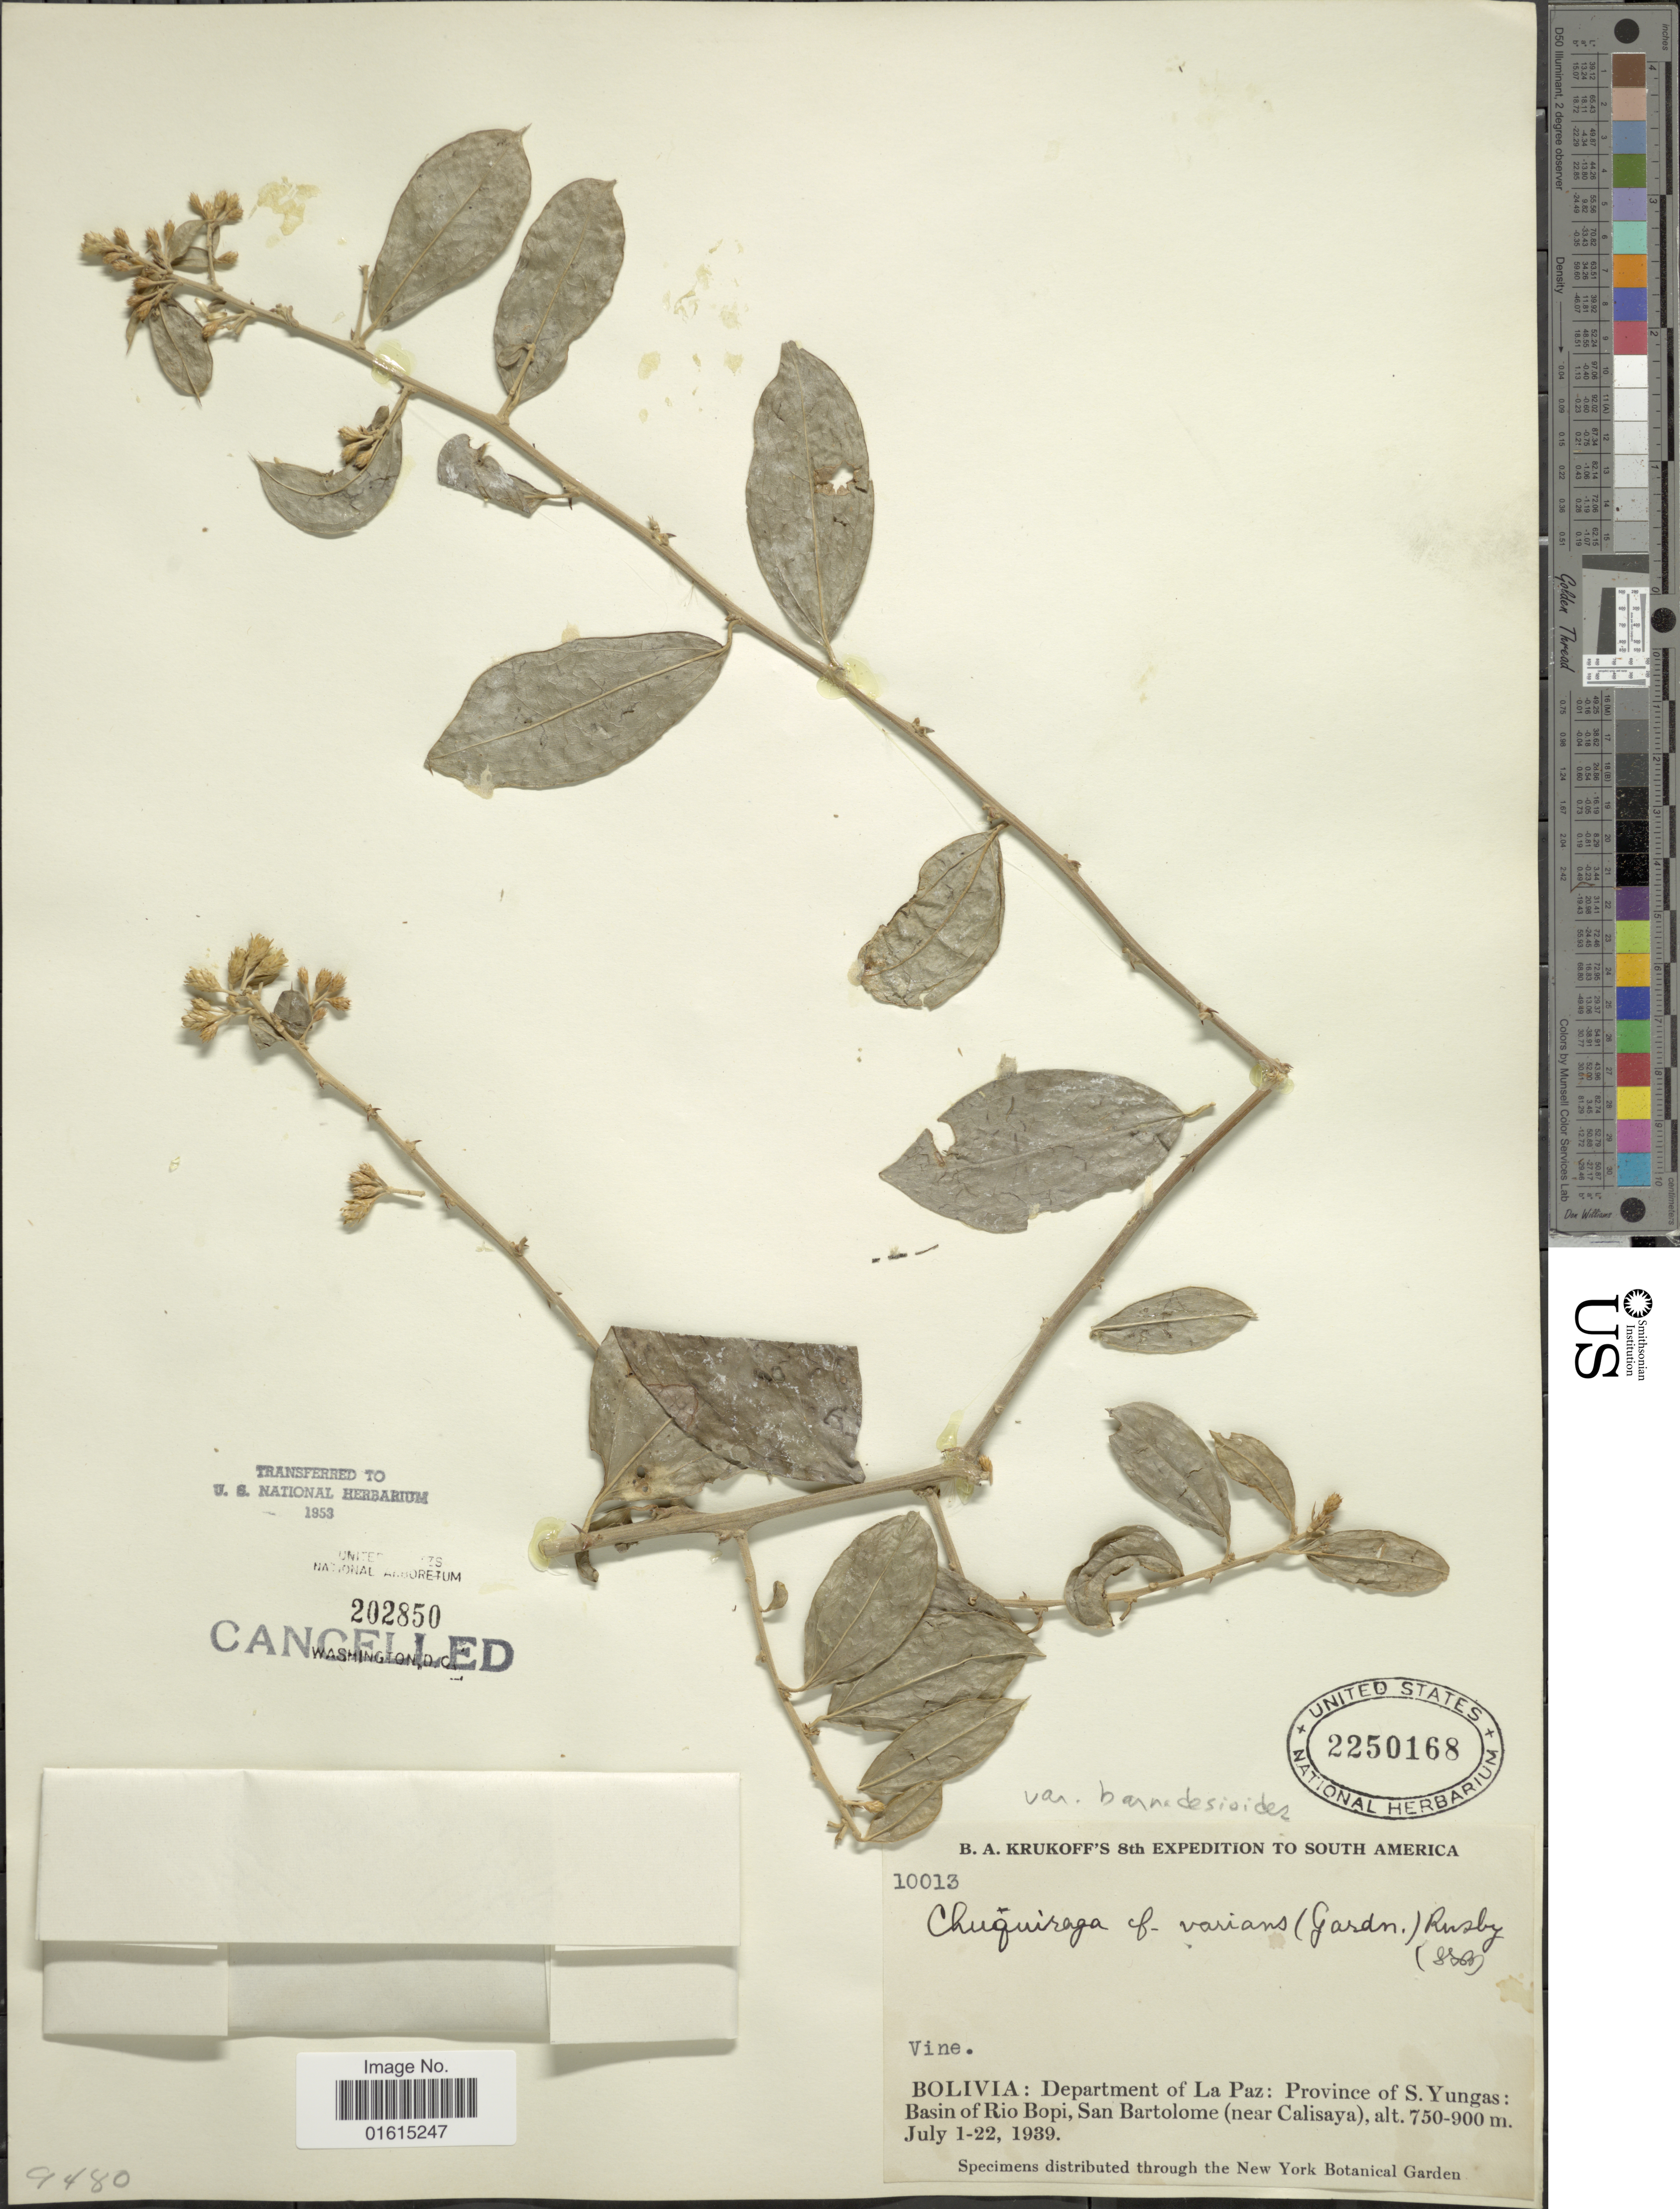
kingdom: Plantae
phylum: Tracheophyta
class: Magnoliopsida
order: Asterales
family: Asteraceae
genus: Dasyphyllum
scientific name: Dasyphyllum brasiliense var. barnadesioides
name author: (Tovar) Cabrera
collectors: B. A. Krukoff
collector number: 10013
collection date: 1939-07-01/1939-07-22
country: Bolivia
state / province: La Paz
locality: South America, Department of La Paz, Province of S. Yungas, Basin of Rio Bopi, San Bartolome (near Calisaya)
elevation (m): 750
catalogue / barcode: US 2250168